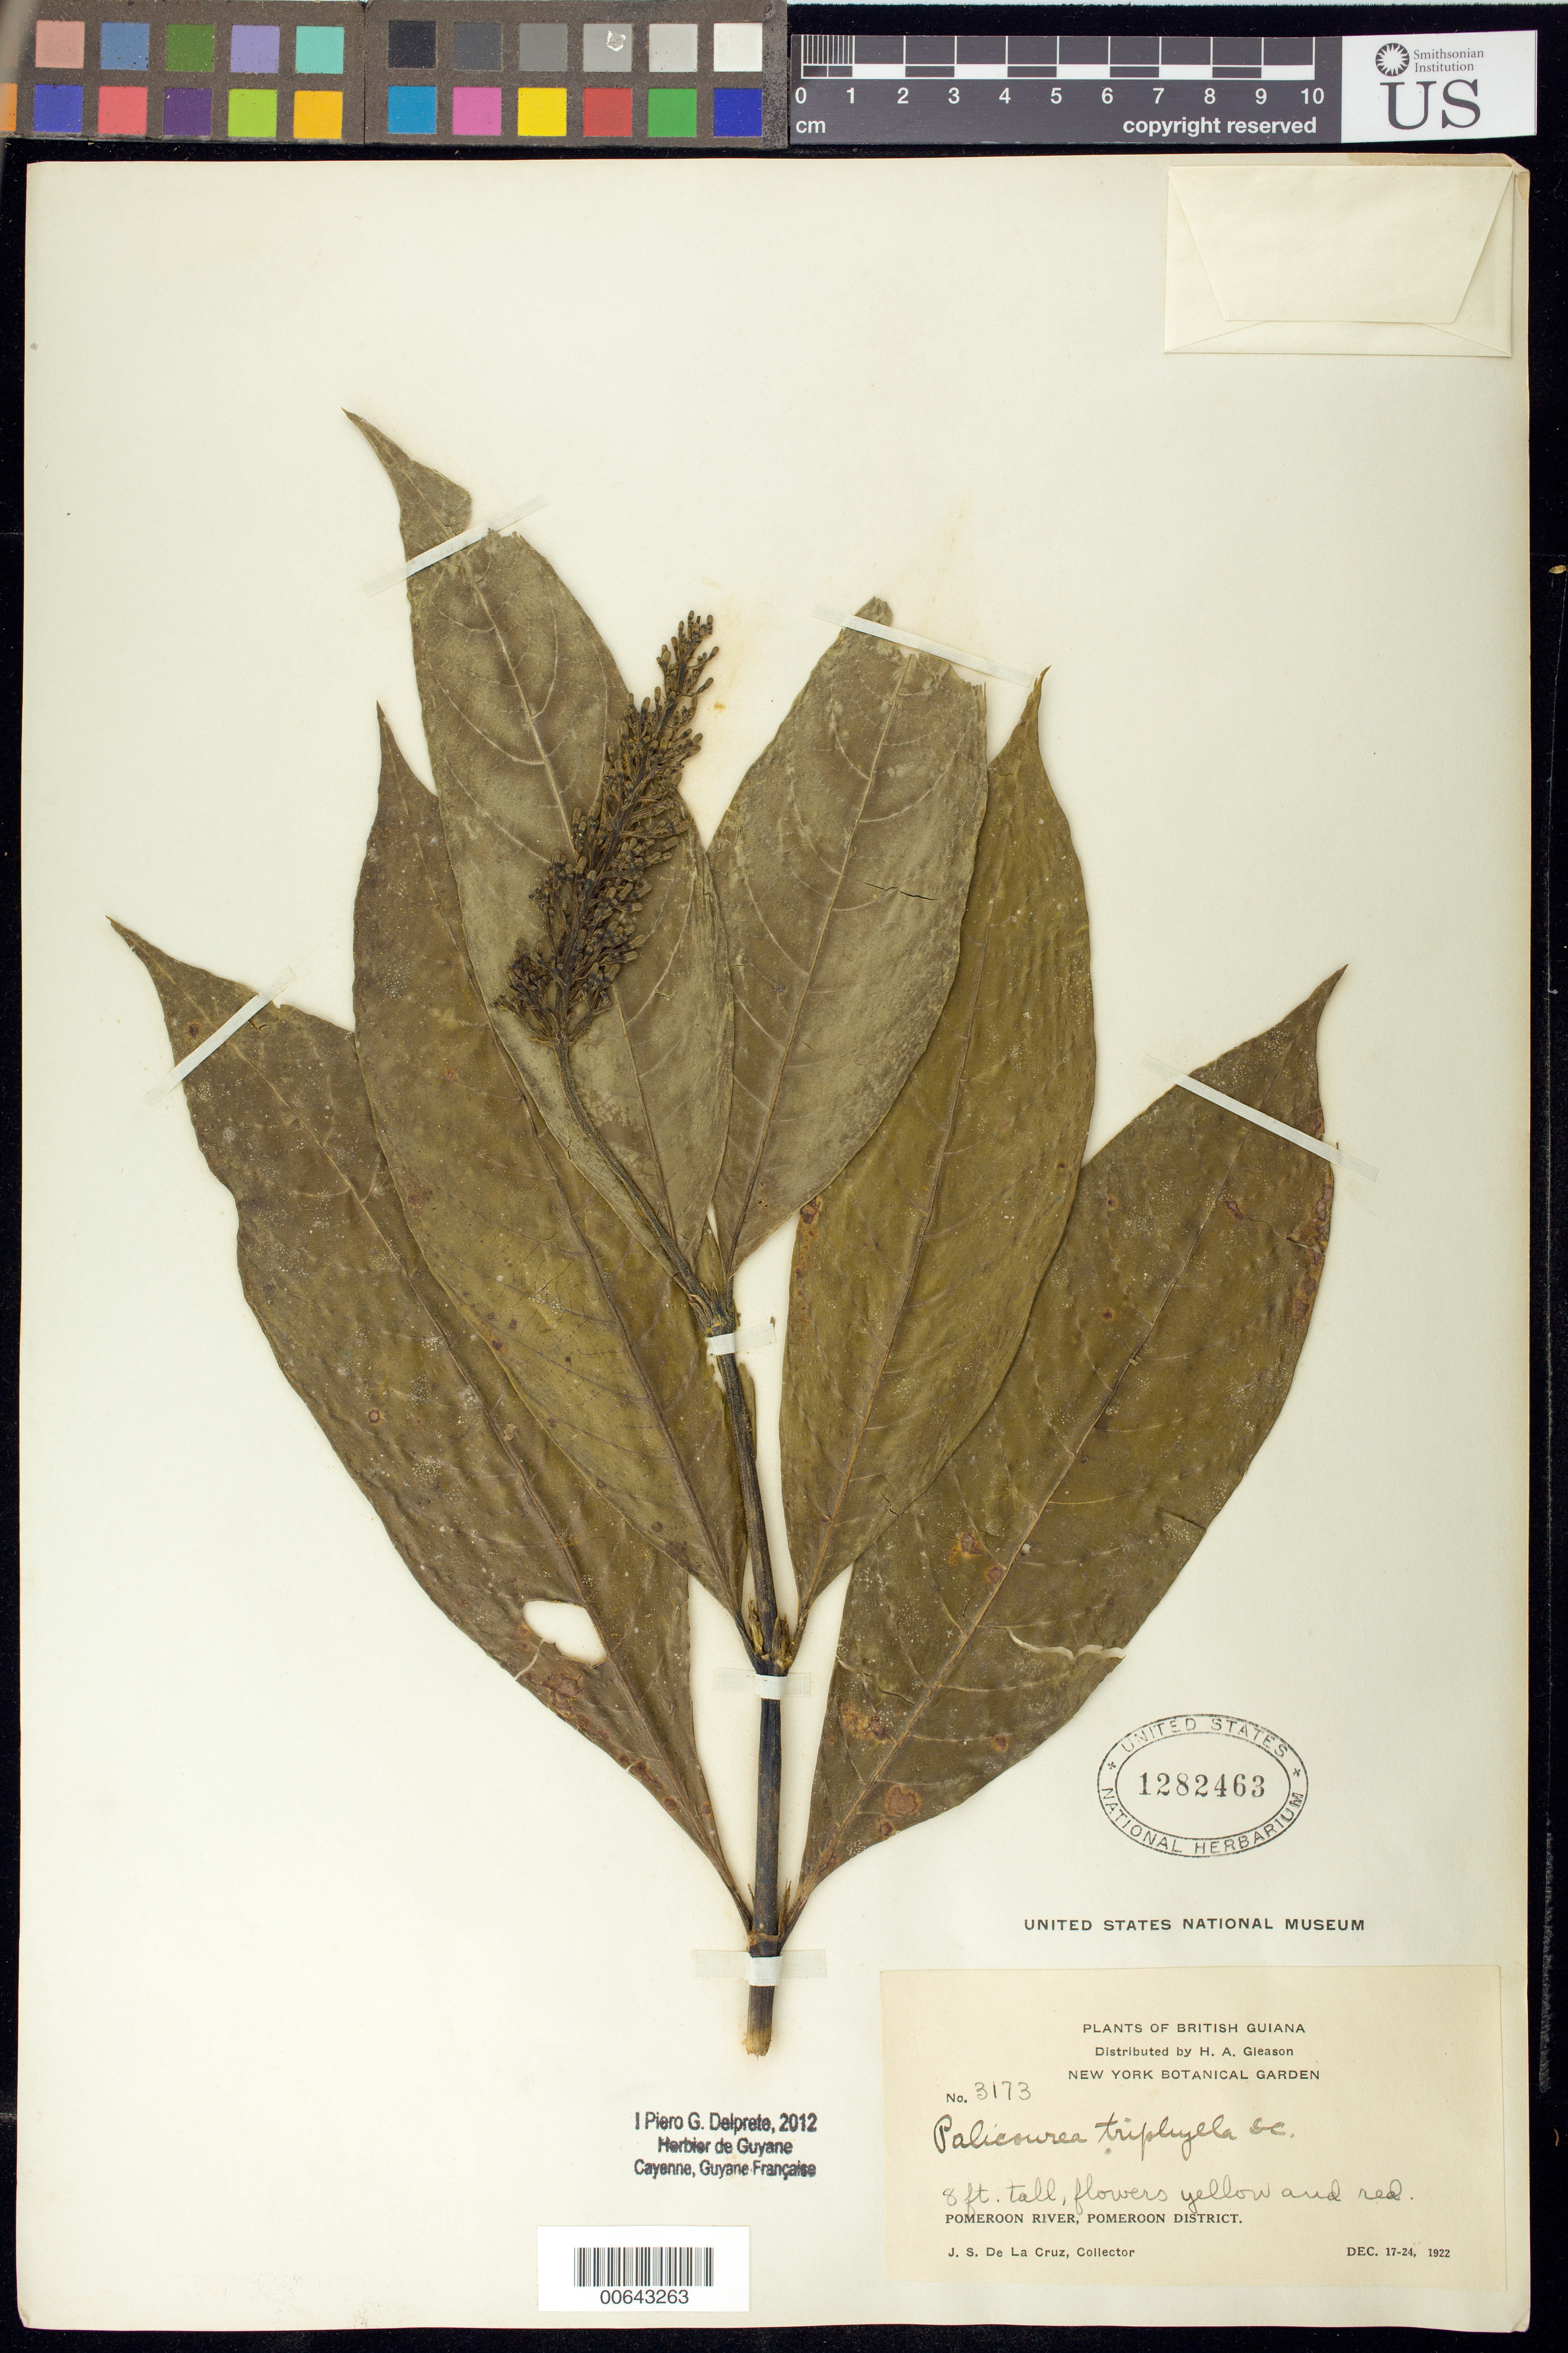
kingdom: Plantae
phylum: Tracheophyta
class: Magnoliopsida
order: Gentianales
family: Rubiaceae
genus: Palicourea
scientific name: Palicourea triphylla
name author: DC.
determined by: Delprete, P. G., Herb. de Guyane Cay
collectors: J. S. de la Cruz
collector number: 3173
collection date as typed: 17-Dec-22 to 24-Dec-22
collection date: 1922-12-17/1922-12-24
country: Guyana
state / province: Pomeroon-Supenaam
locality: Pomeroon R.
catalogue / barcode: US 1282463